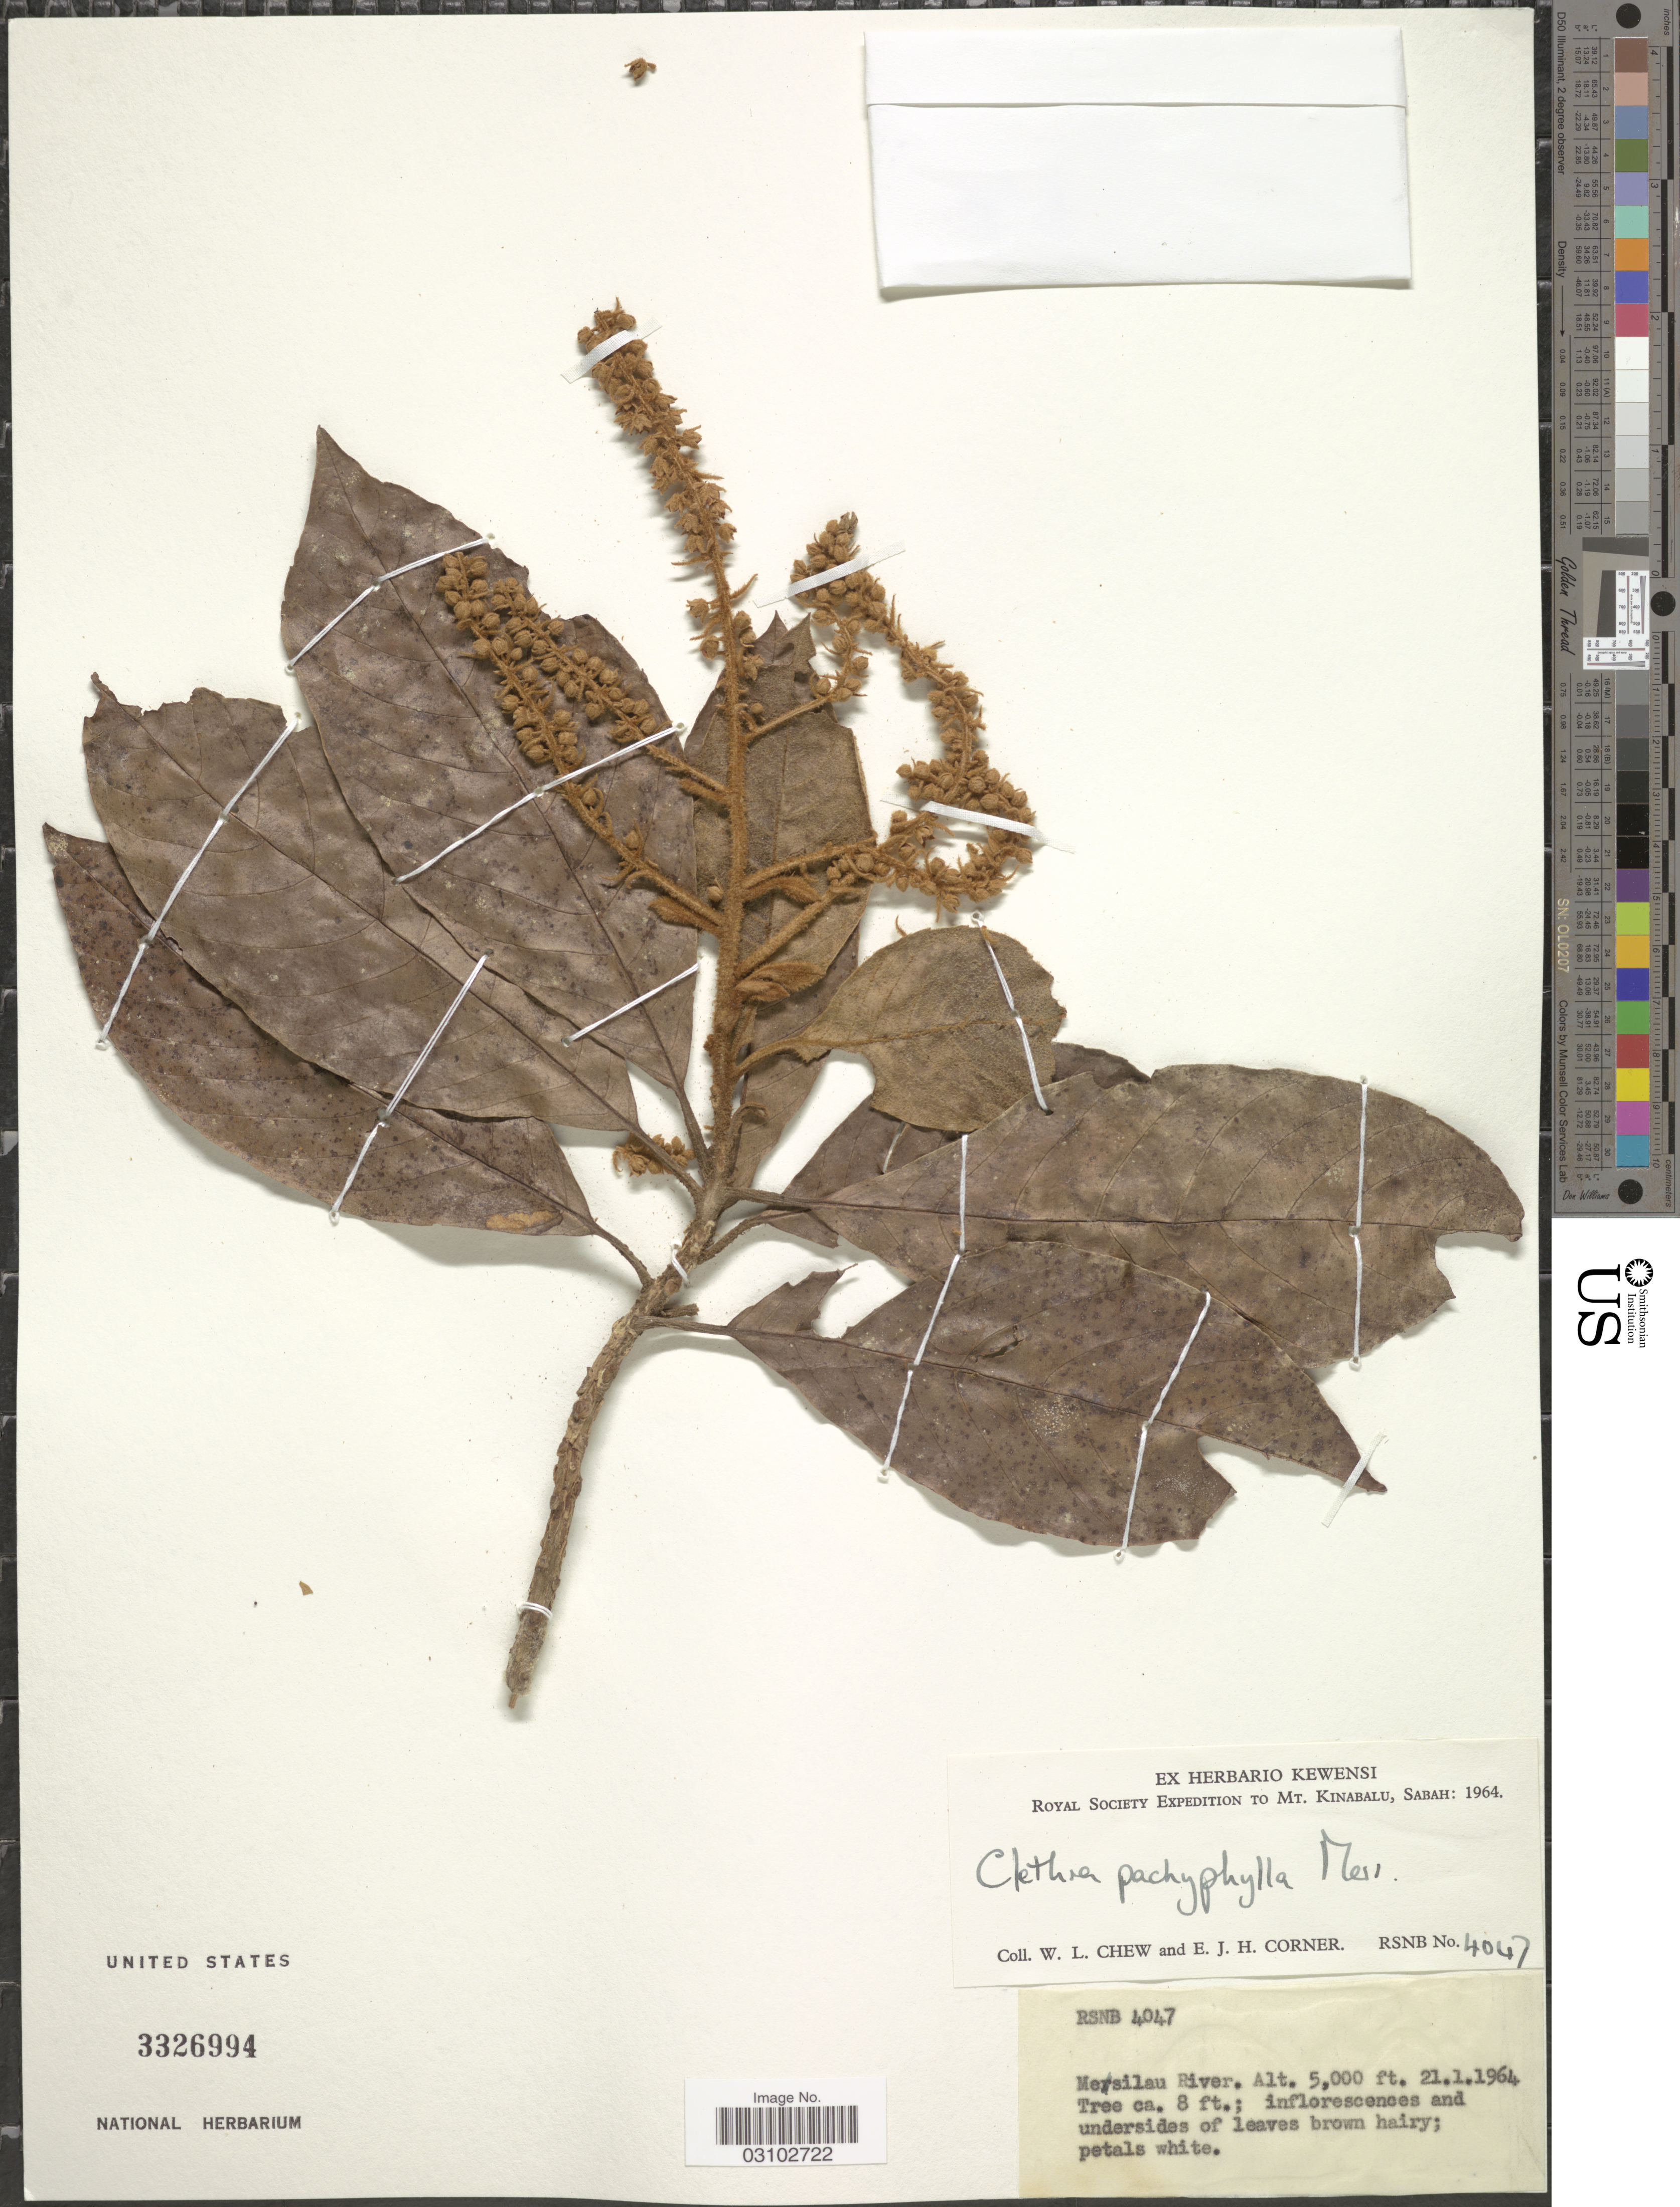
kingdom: Plantae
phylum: Tracheophyta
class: Magnoliopsida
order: Ericales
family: Clethraceae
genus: Clethra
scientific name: Clethra pachyphylla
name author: Merr.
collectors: W. Chew & E. Corner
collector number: RSNB 4047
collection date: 1964-01-21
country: Malaysia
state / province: Sabah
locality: Mt. Kinabalu. Mesilau River.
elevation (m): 1524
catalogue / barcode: US 3326994